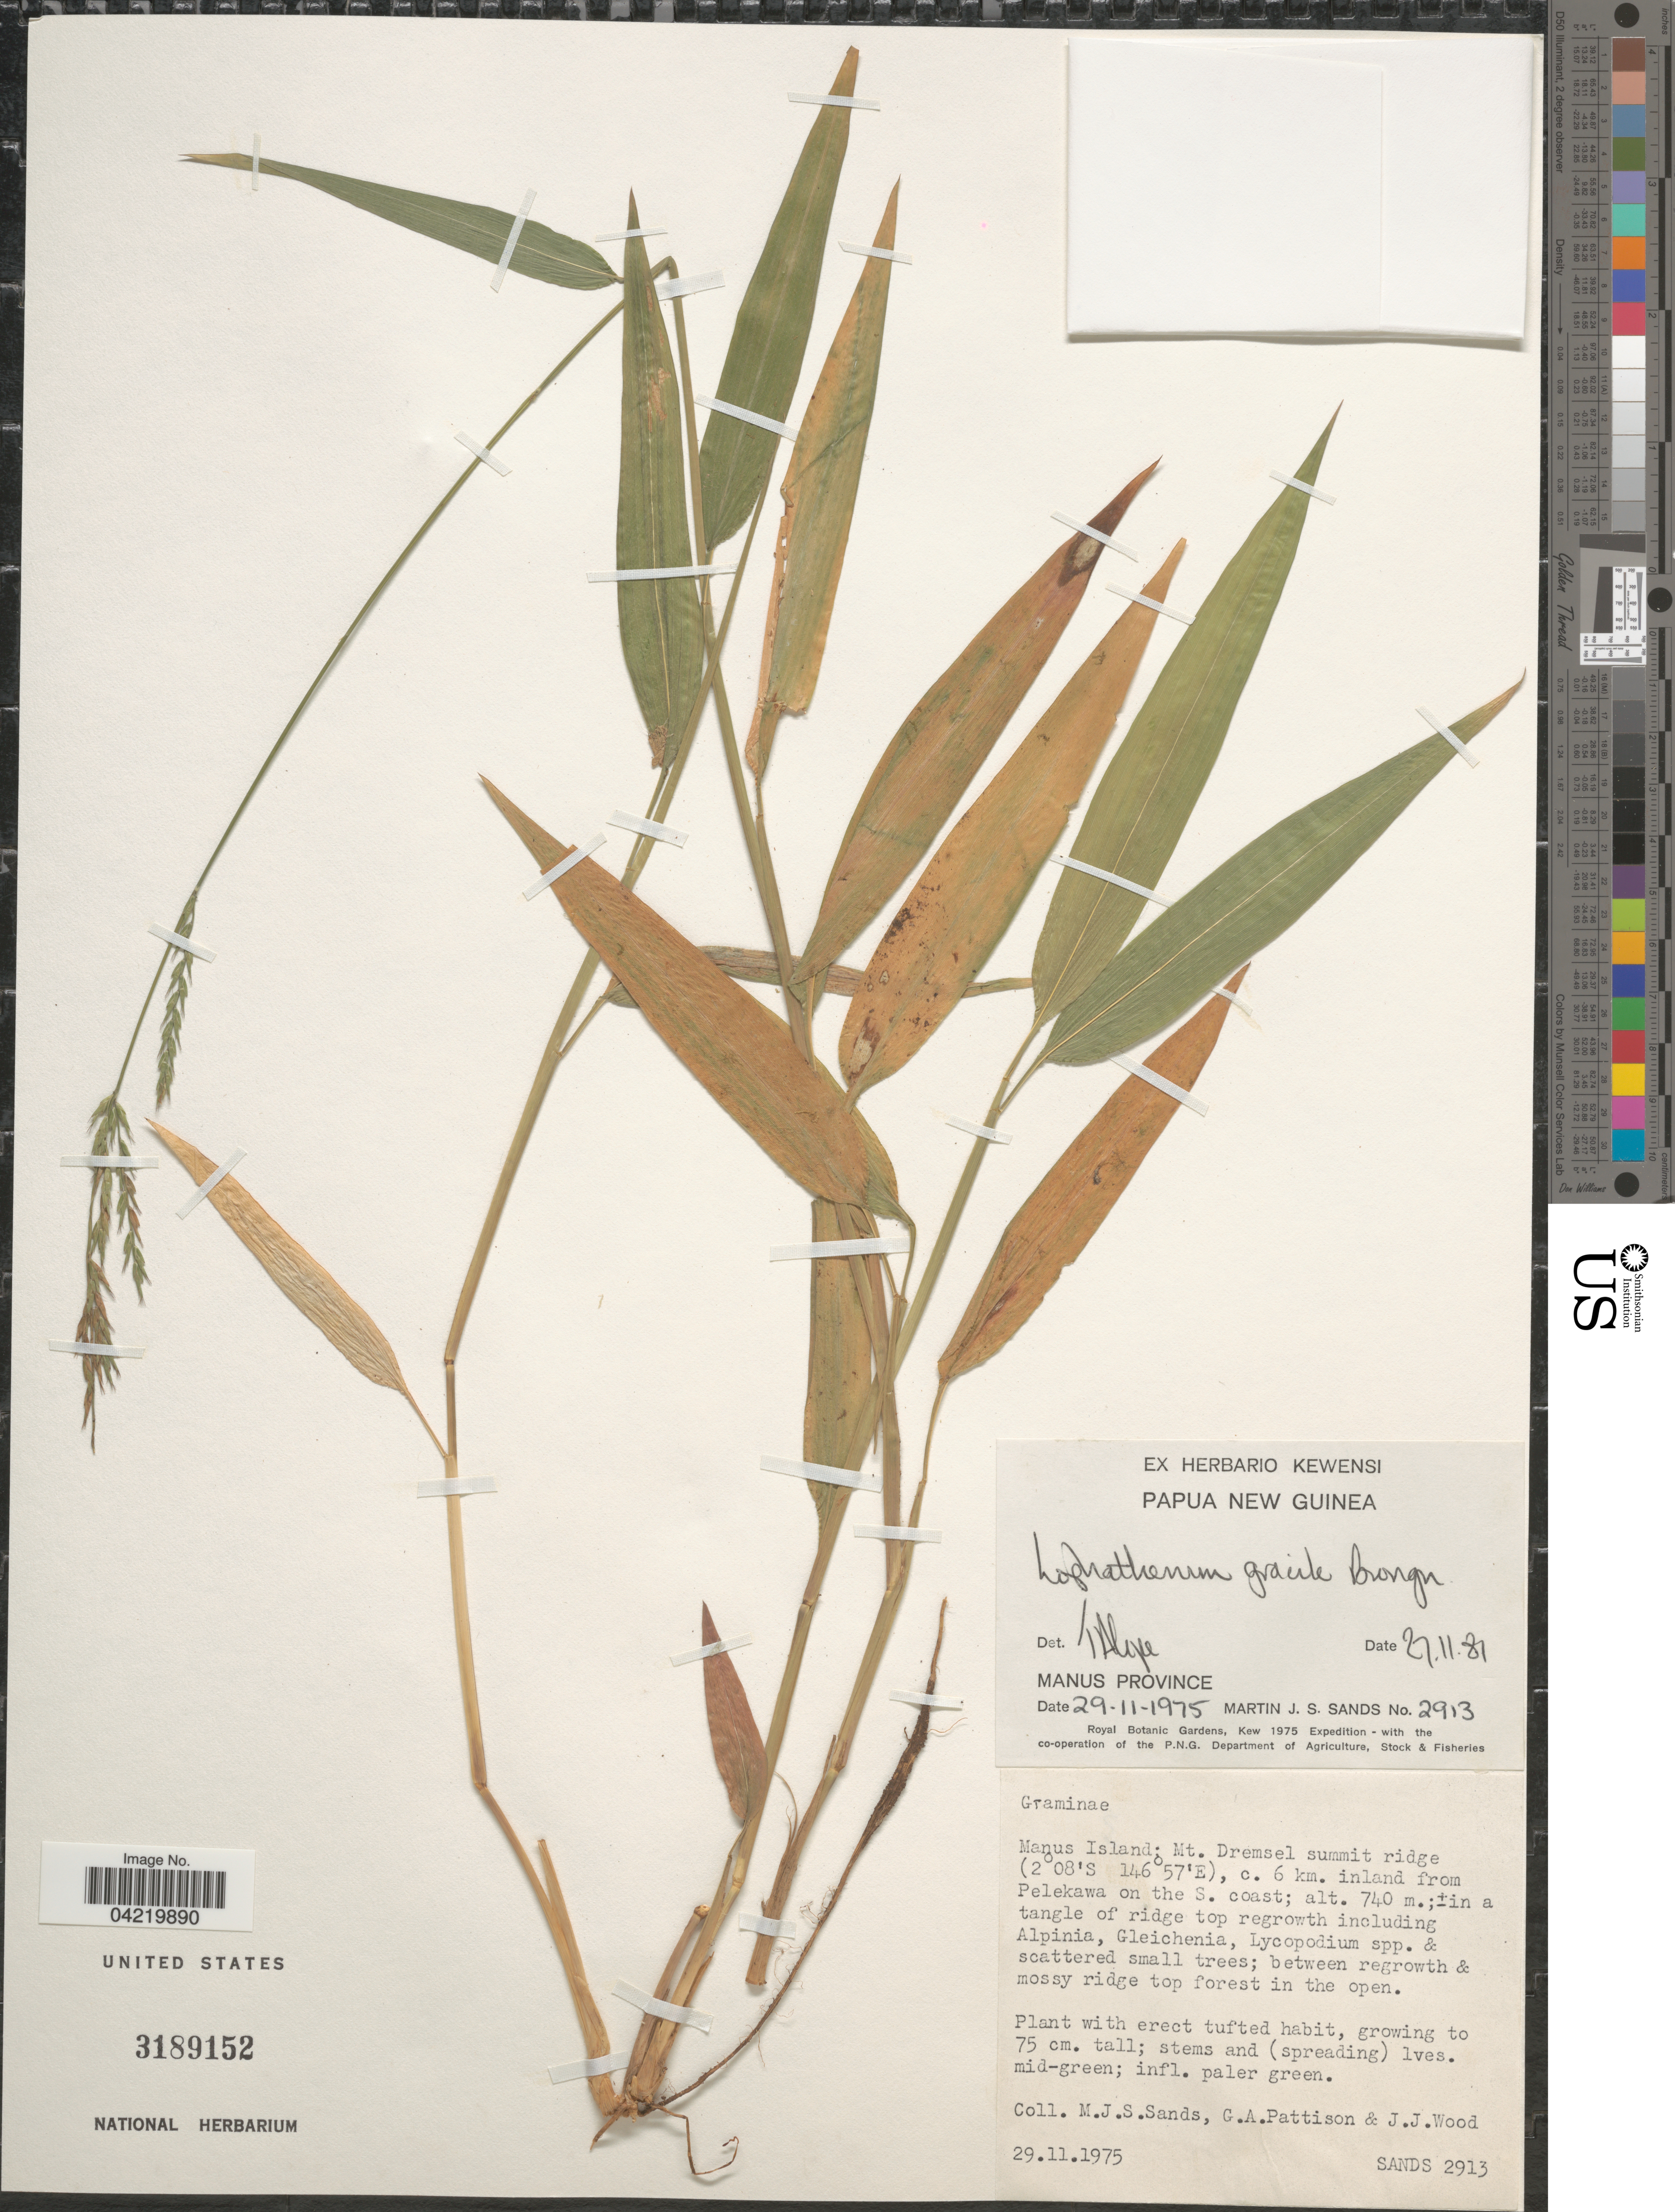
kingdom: Plantae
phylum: Tracheophyta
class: Liliopsida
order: Poales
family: Poaceae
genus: Lophatherum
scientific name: Lophatherum gracile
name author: Brongn.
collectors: M. Sands, G. Pattison & J. Wood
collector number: Sands2913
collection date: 1975-11-29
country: Papua New Guinea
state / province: Manus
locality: Manus Island: Mt. Dremsel summit ridge, c. 6 km. inland from Pelekawa on the S. coast. Royal Botanic Gardens, Kew 1975 Expedition.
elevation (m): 740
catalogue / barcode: US 3189152